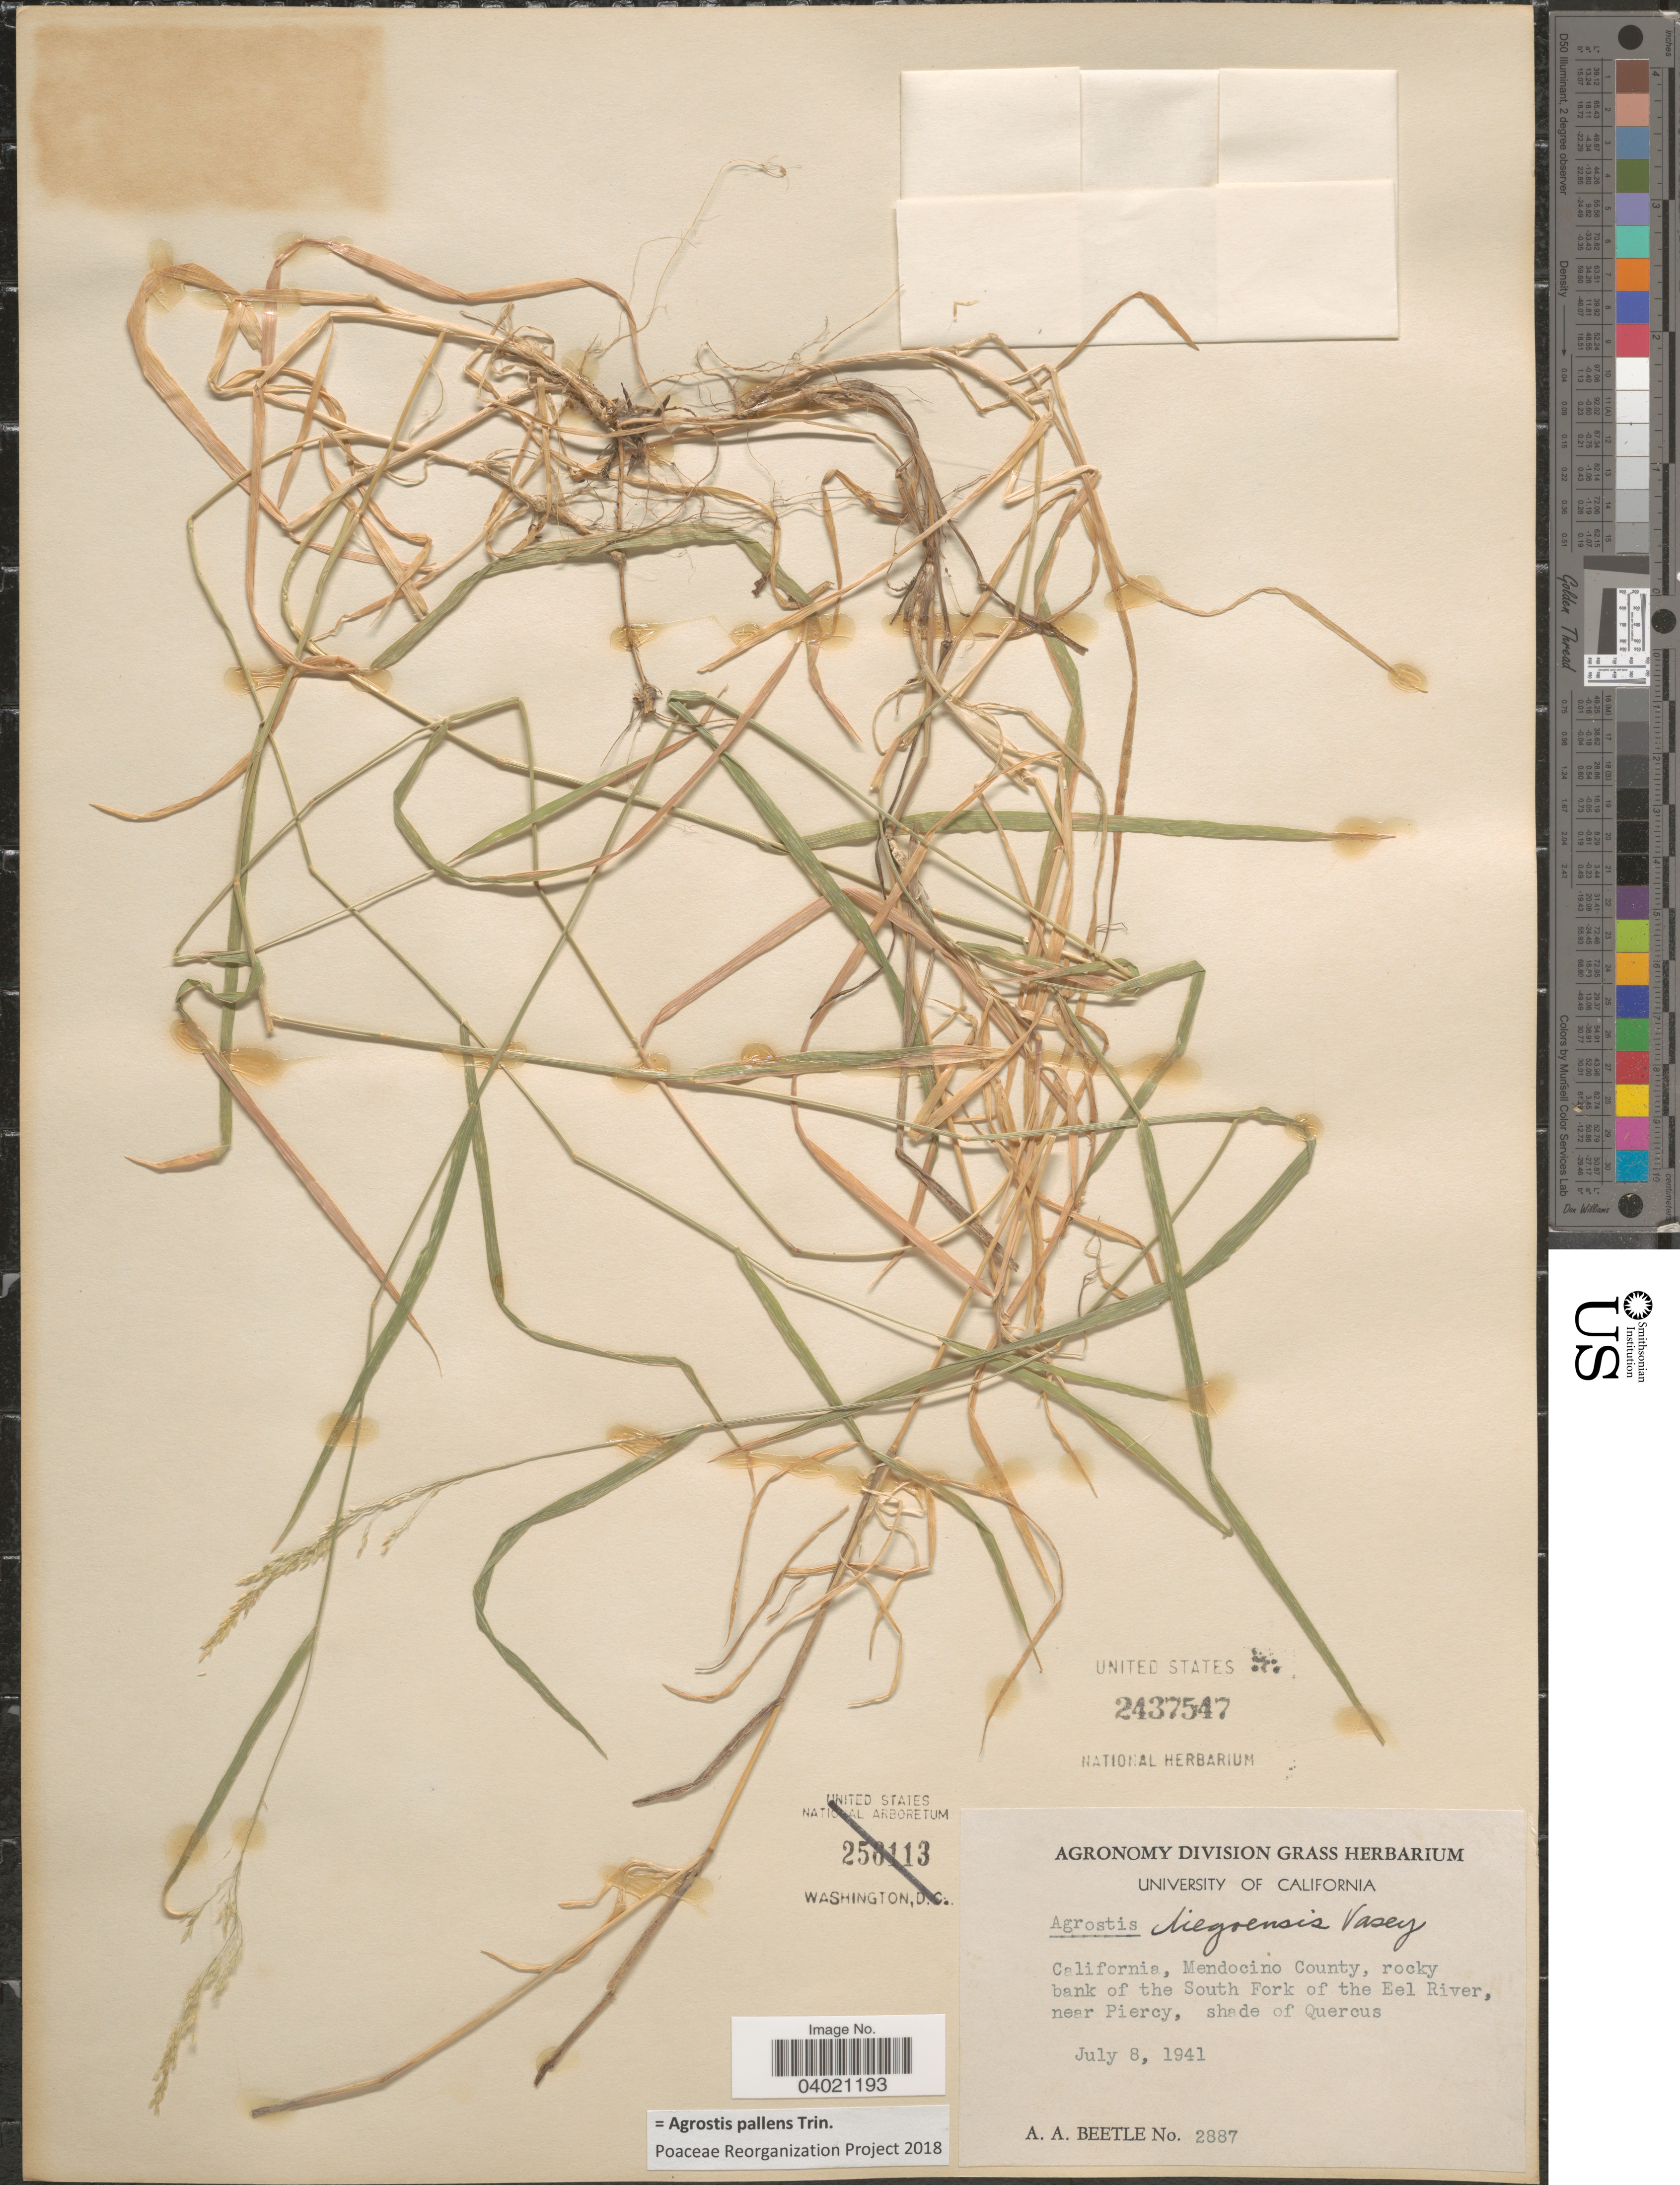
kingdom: Plantae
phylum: Tracheophyta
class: Liliopsida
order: Poales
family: Poaceae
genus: Agrostis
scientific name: Agrostis pallens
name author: Trin.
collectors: A. A. Beetle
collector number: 2887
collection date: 1941-07-08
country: United States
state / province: California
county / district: Mendocino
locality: Mendocino County, rocky bank of the South Fork of the Eel River, near Piercy, shade of Quercus.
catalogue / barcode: US 2437547